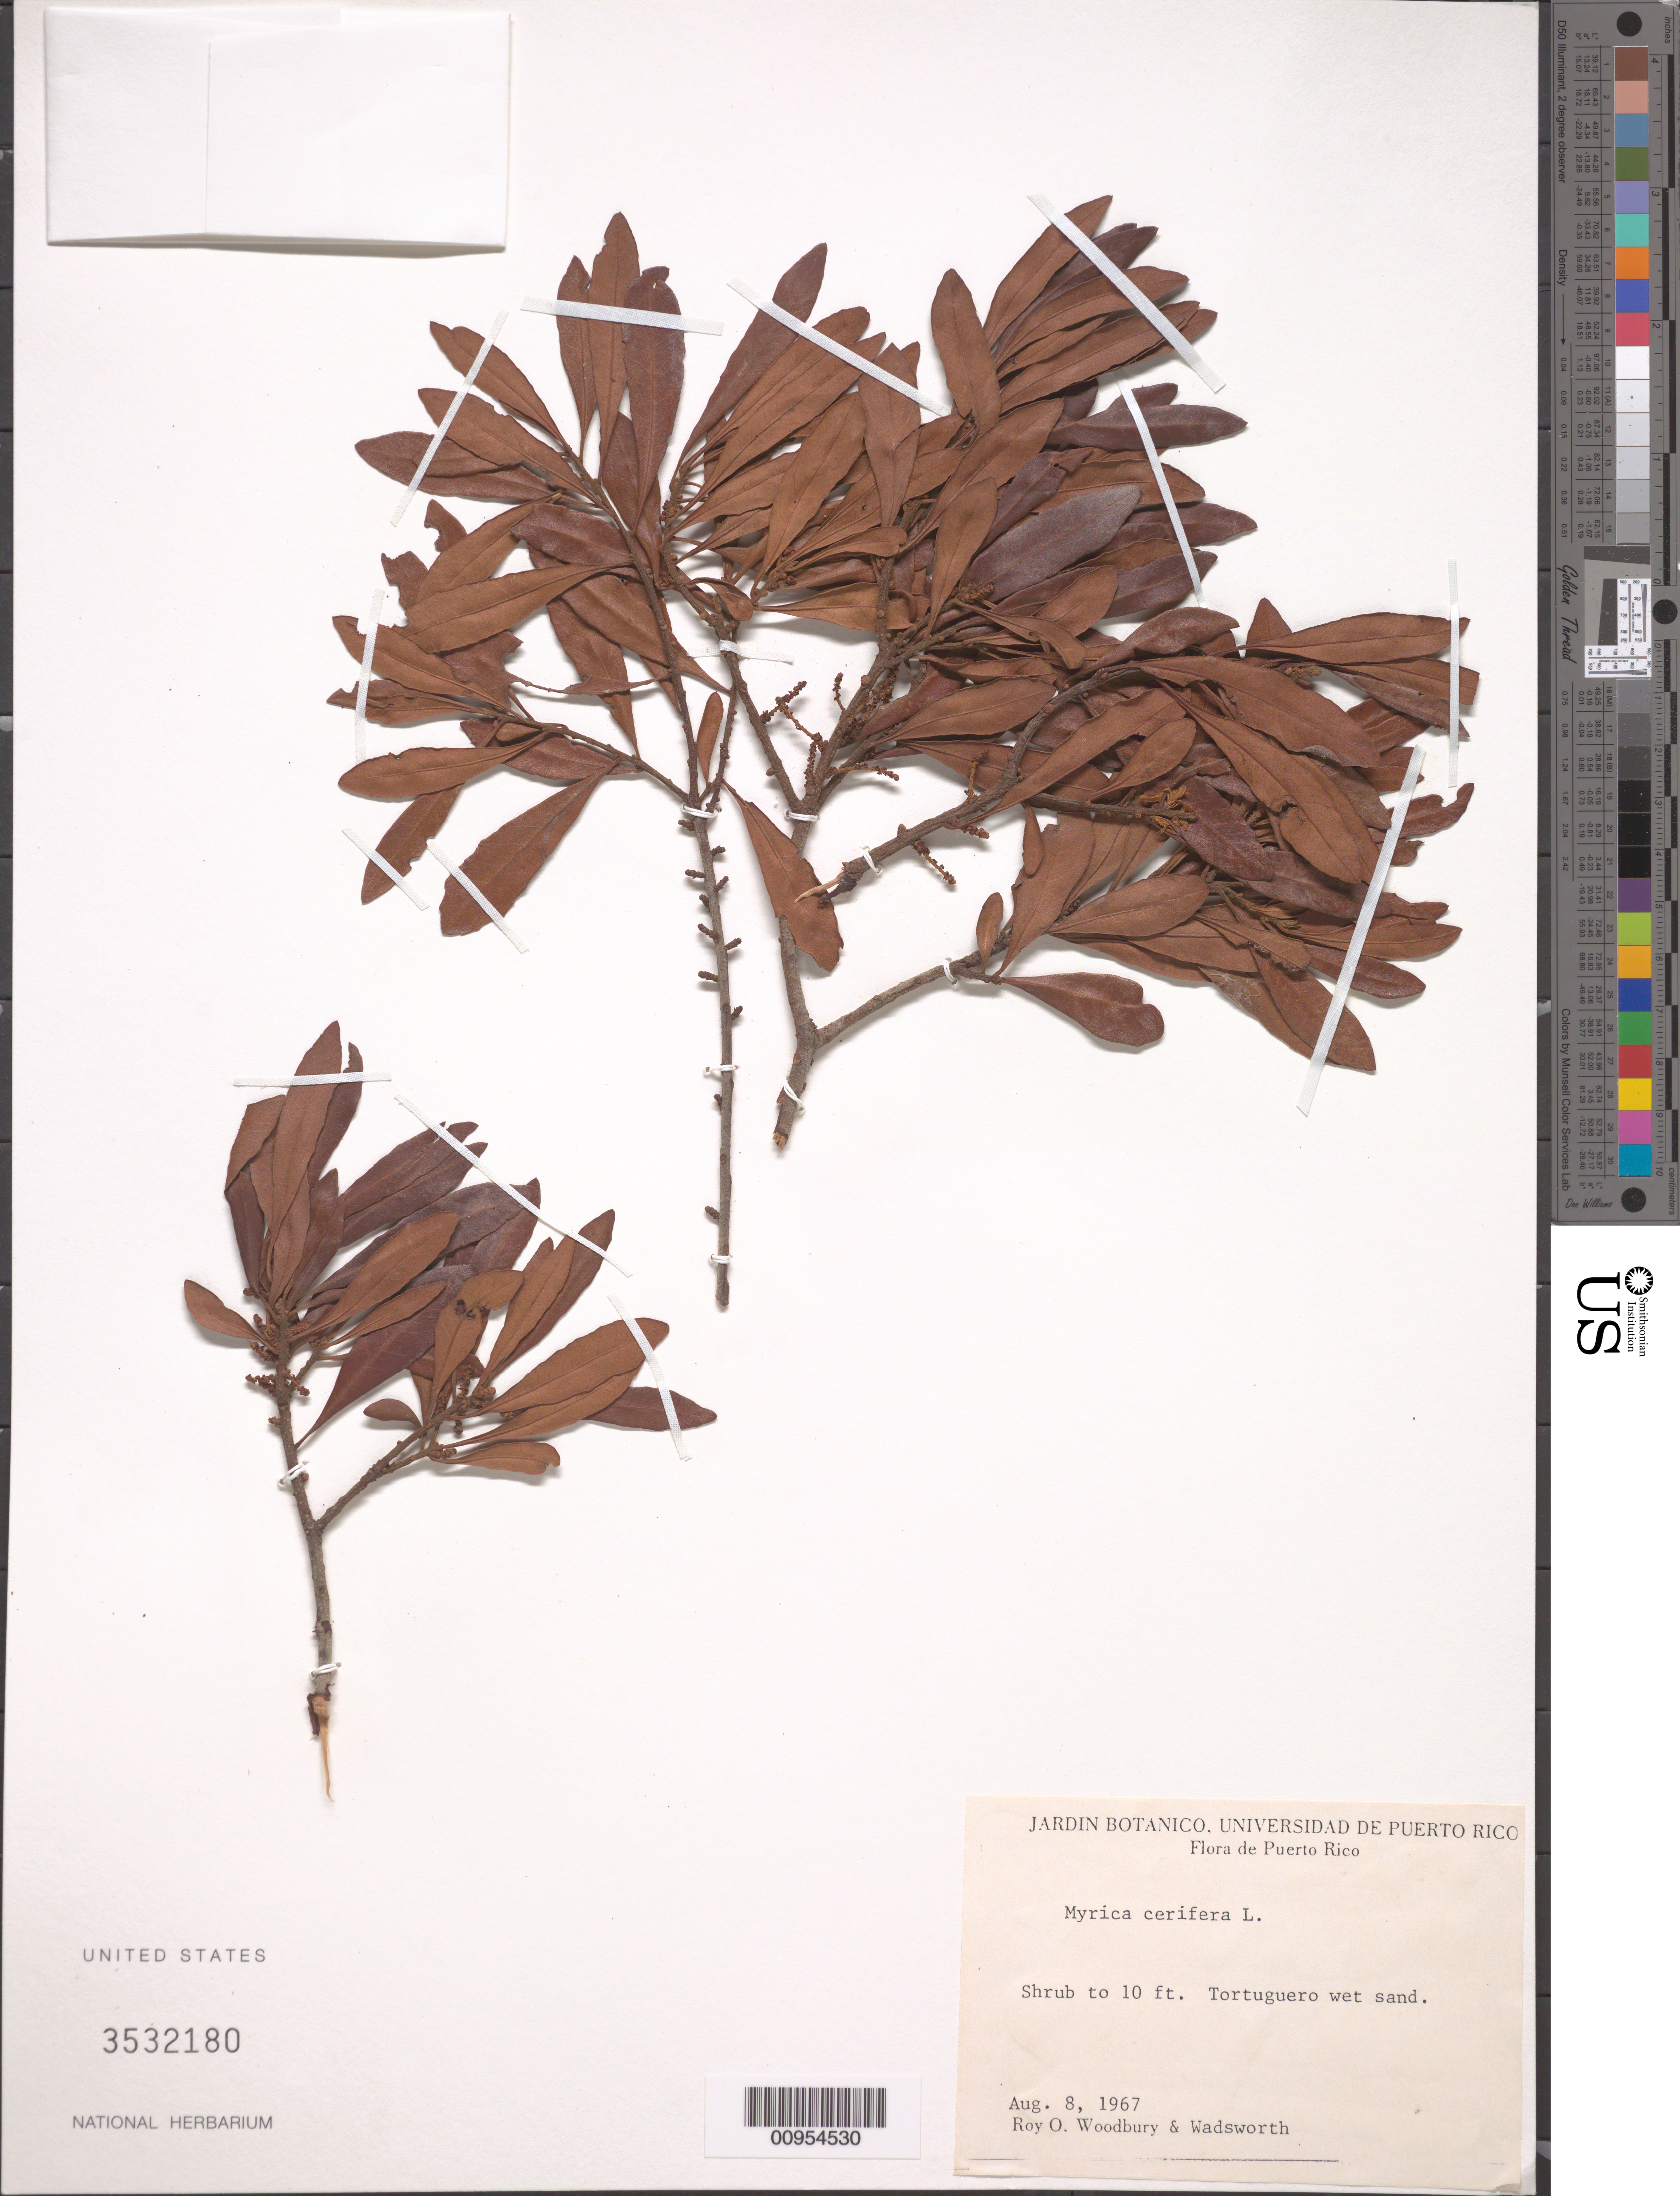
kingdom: Plantae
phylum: Tracheophyta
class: Magnoliopsida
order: Fagales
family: Myricaceae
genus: Morella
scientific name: Morella cerifera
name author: (L.) Small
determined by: Strong, M. T., (US), Smithsonian Institution - National Museum of Natural History (UNITED STATES)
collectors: R. O. Woodbury & Wadsworth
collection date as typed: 08 Aug 1967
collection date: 1967-08-08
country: Puerto Rico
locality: Tortuguero.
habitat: Wet sand.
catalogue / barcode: US 3532180